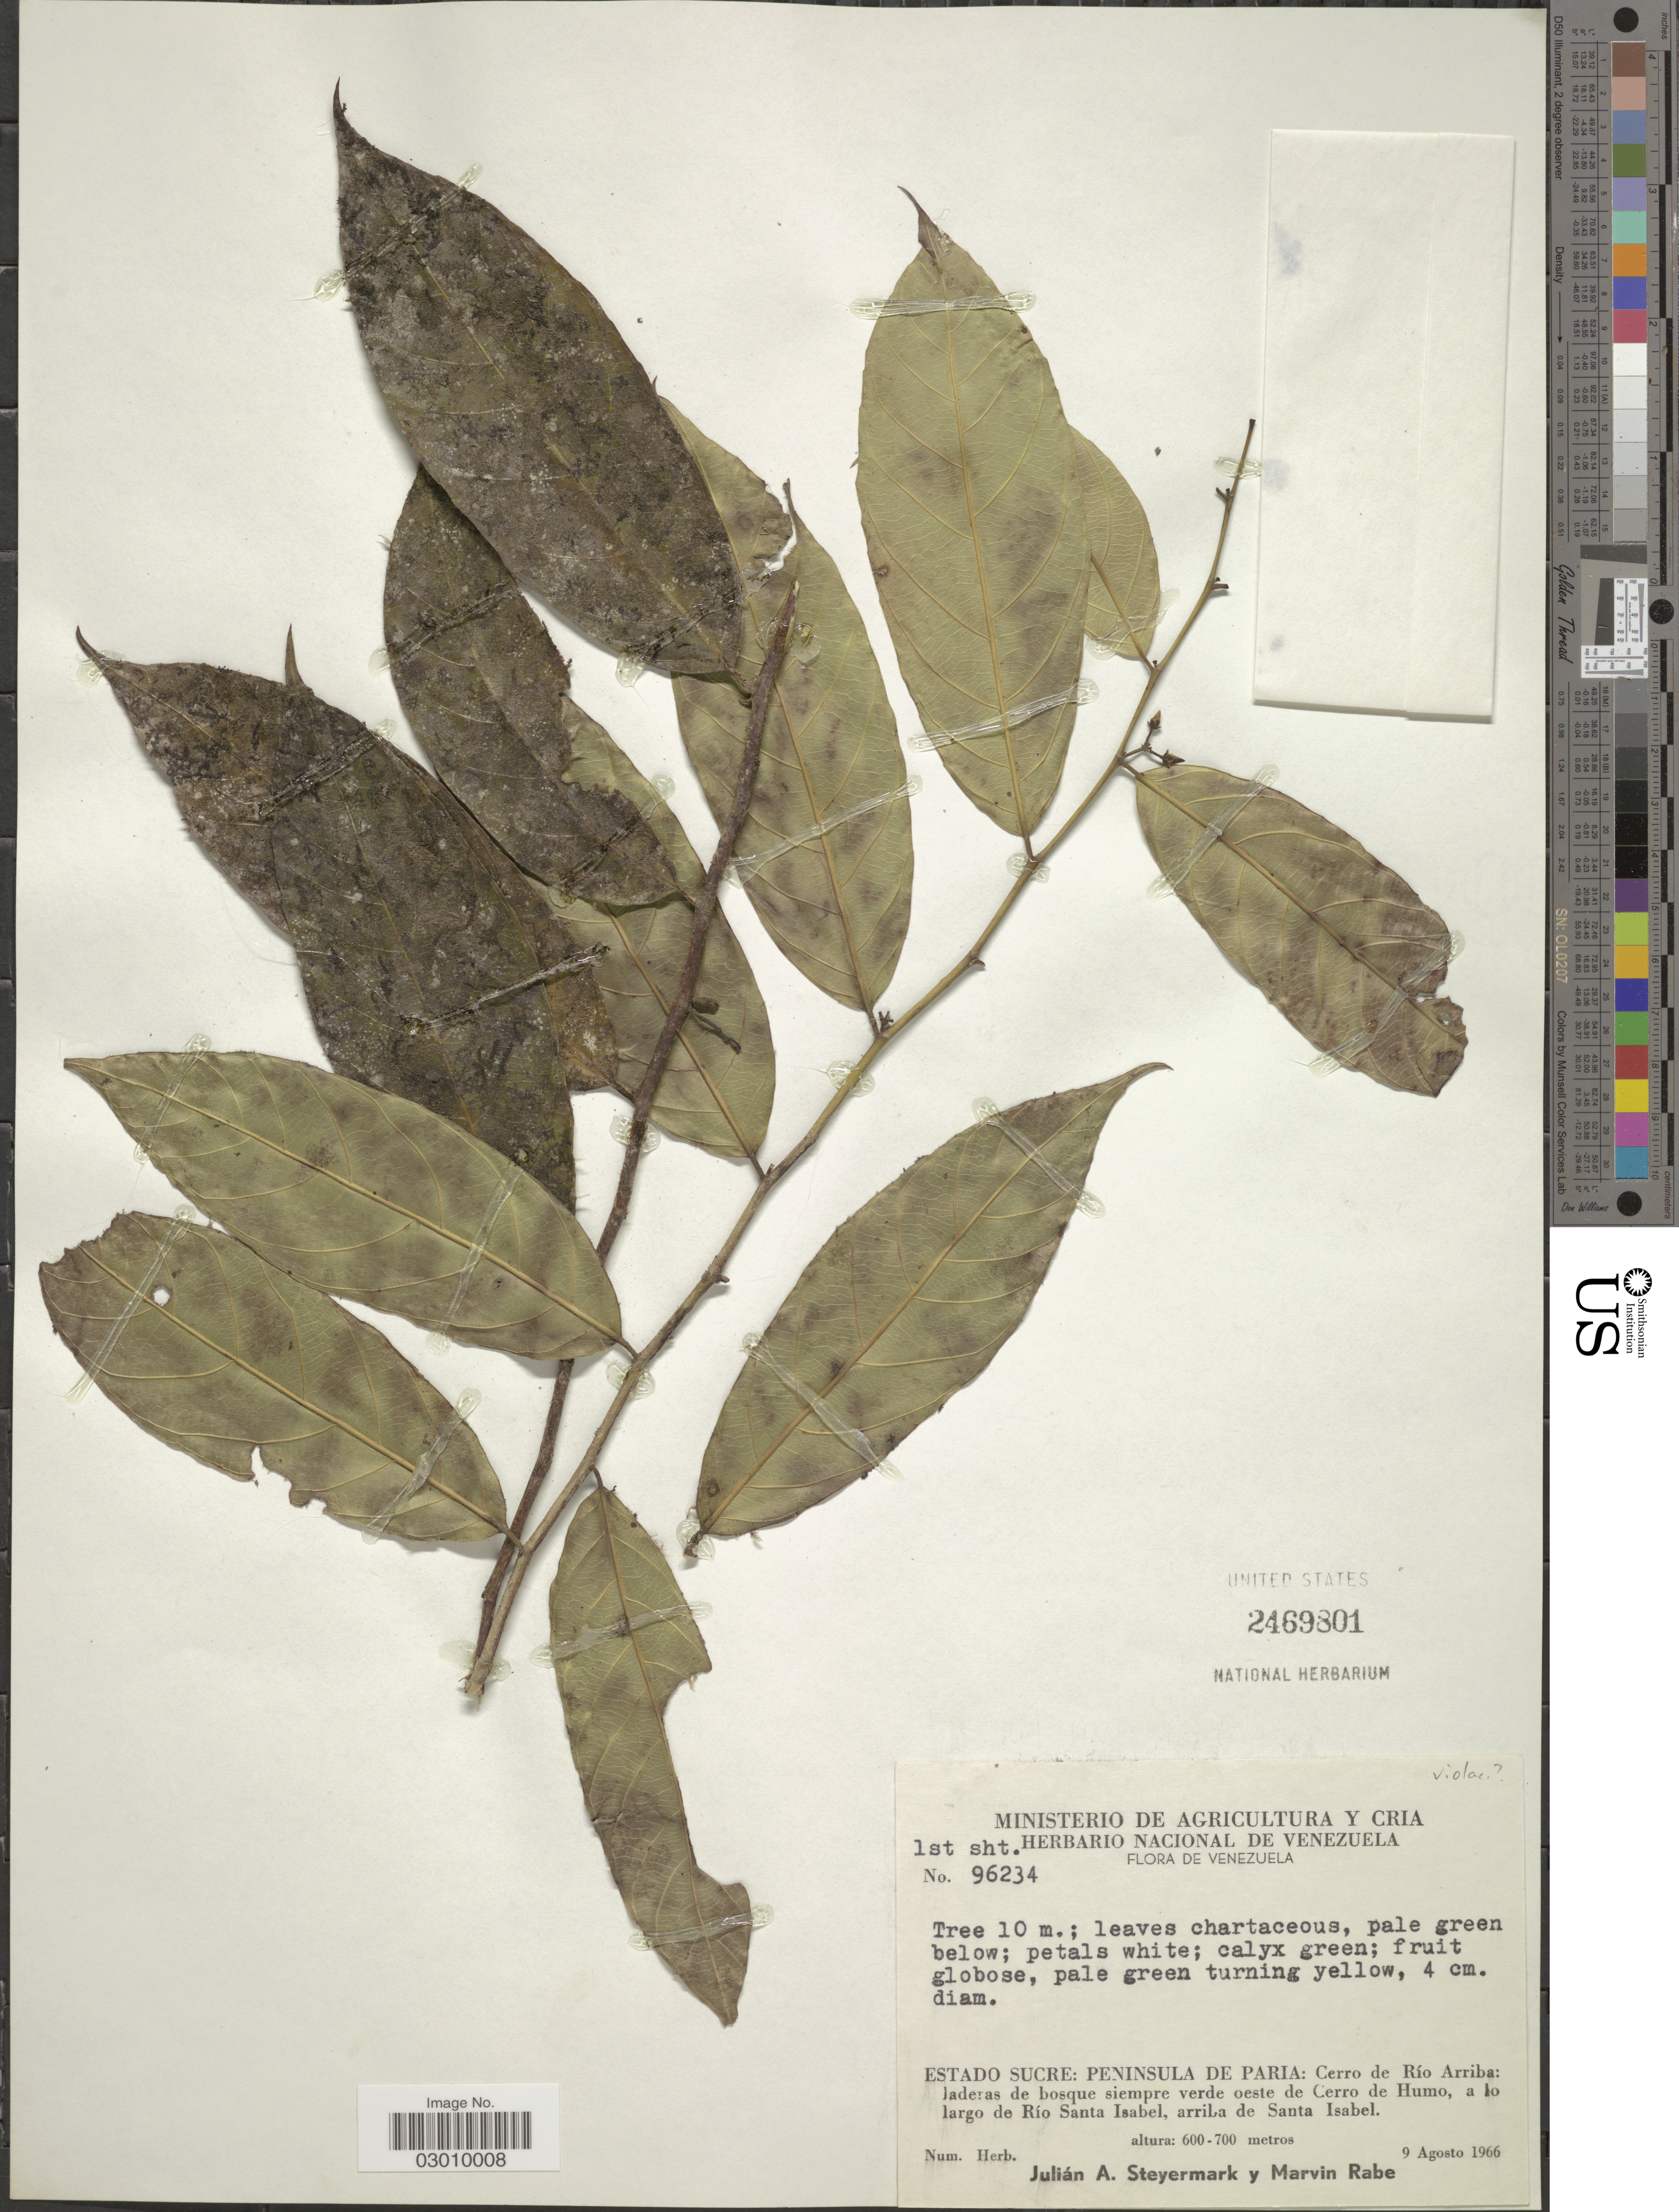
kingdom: Plantae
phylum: Tracheophyta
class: Magnoliopsida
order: Malpighiales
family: Violaceae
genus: Gloeospermum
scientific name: Gloeospermum sp.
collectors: J. Steyermark & M. Rabe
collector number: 96234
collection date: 1966-08-09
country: Venezuela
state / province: Sucre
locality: Peninsula De Paria: Cerro de Río Arriba: laderas de bosque siempre verde oeste de Cerro de Humo, a lo largo de Río Santa Isabel, arriba de Santa Isabel.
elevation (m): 600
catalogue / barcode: US 2469801